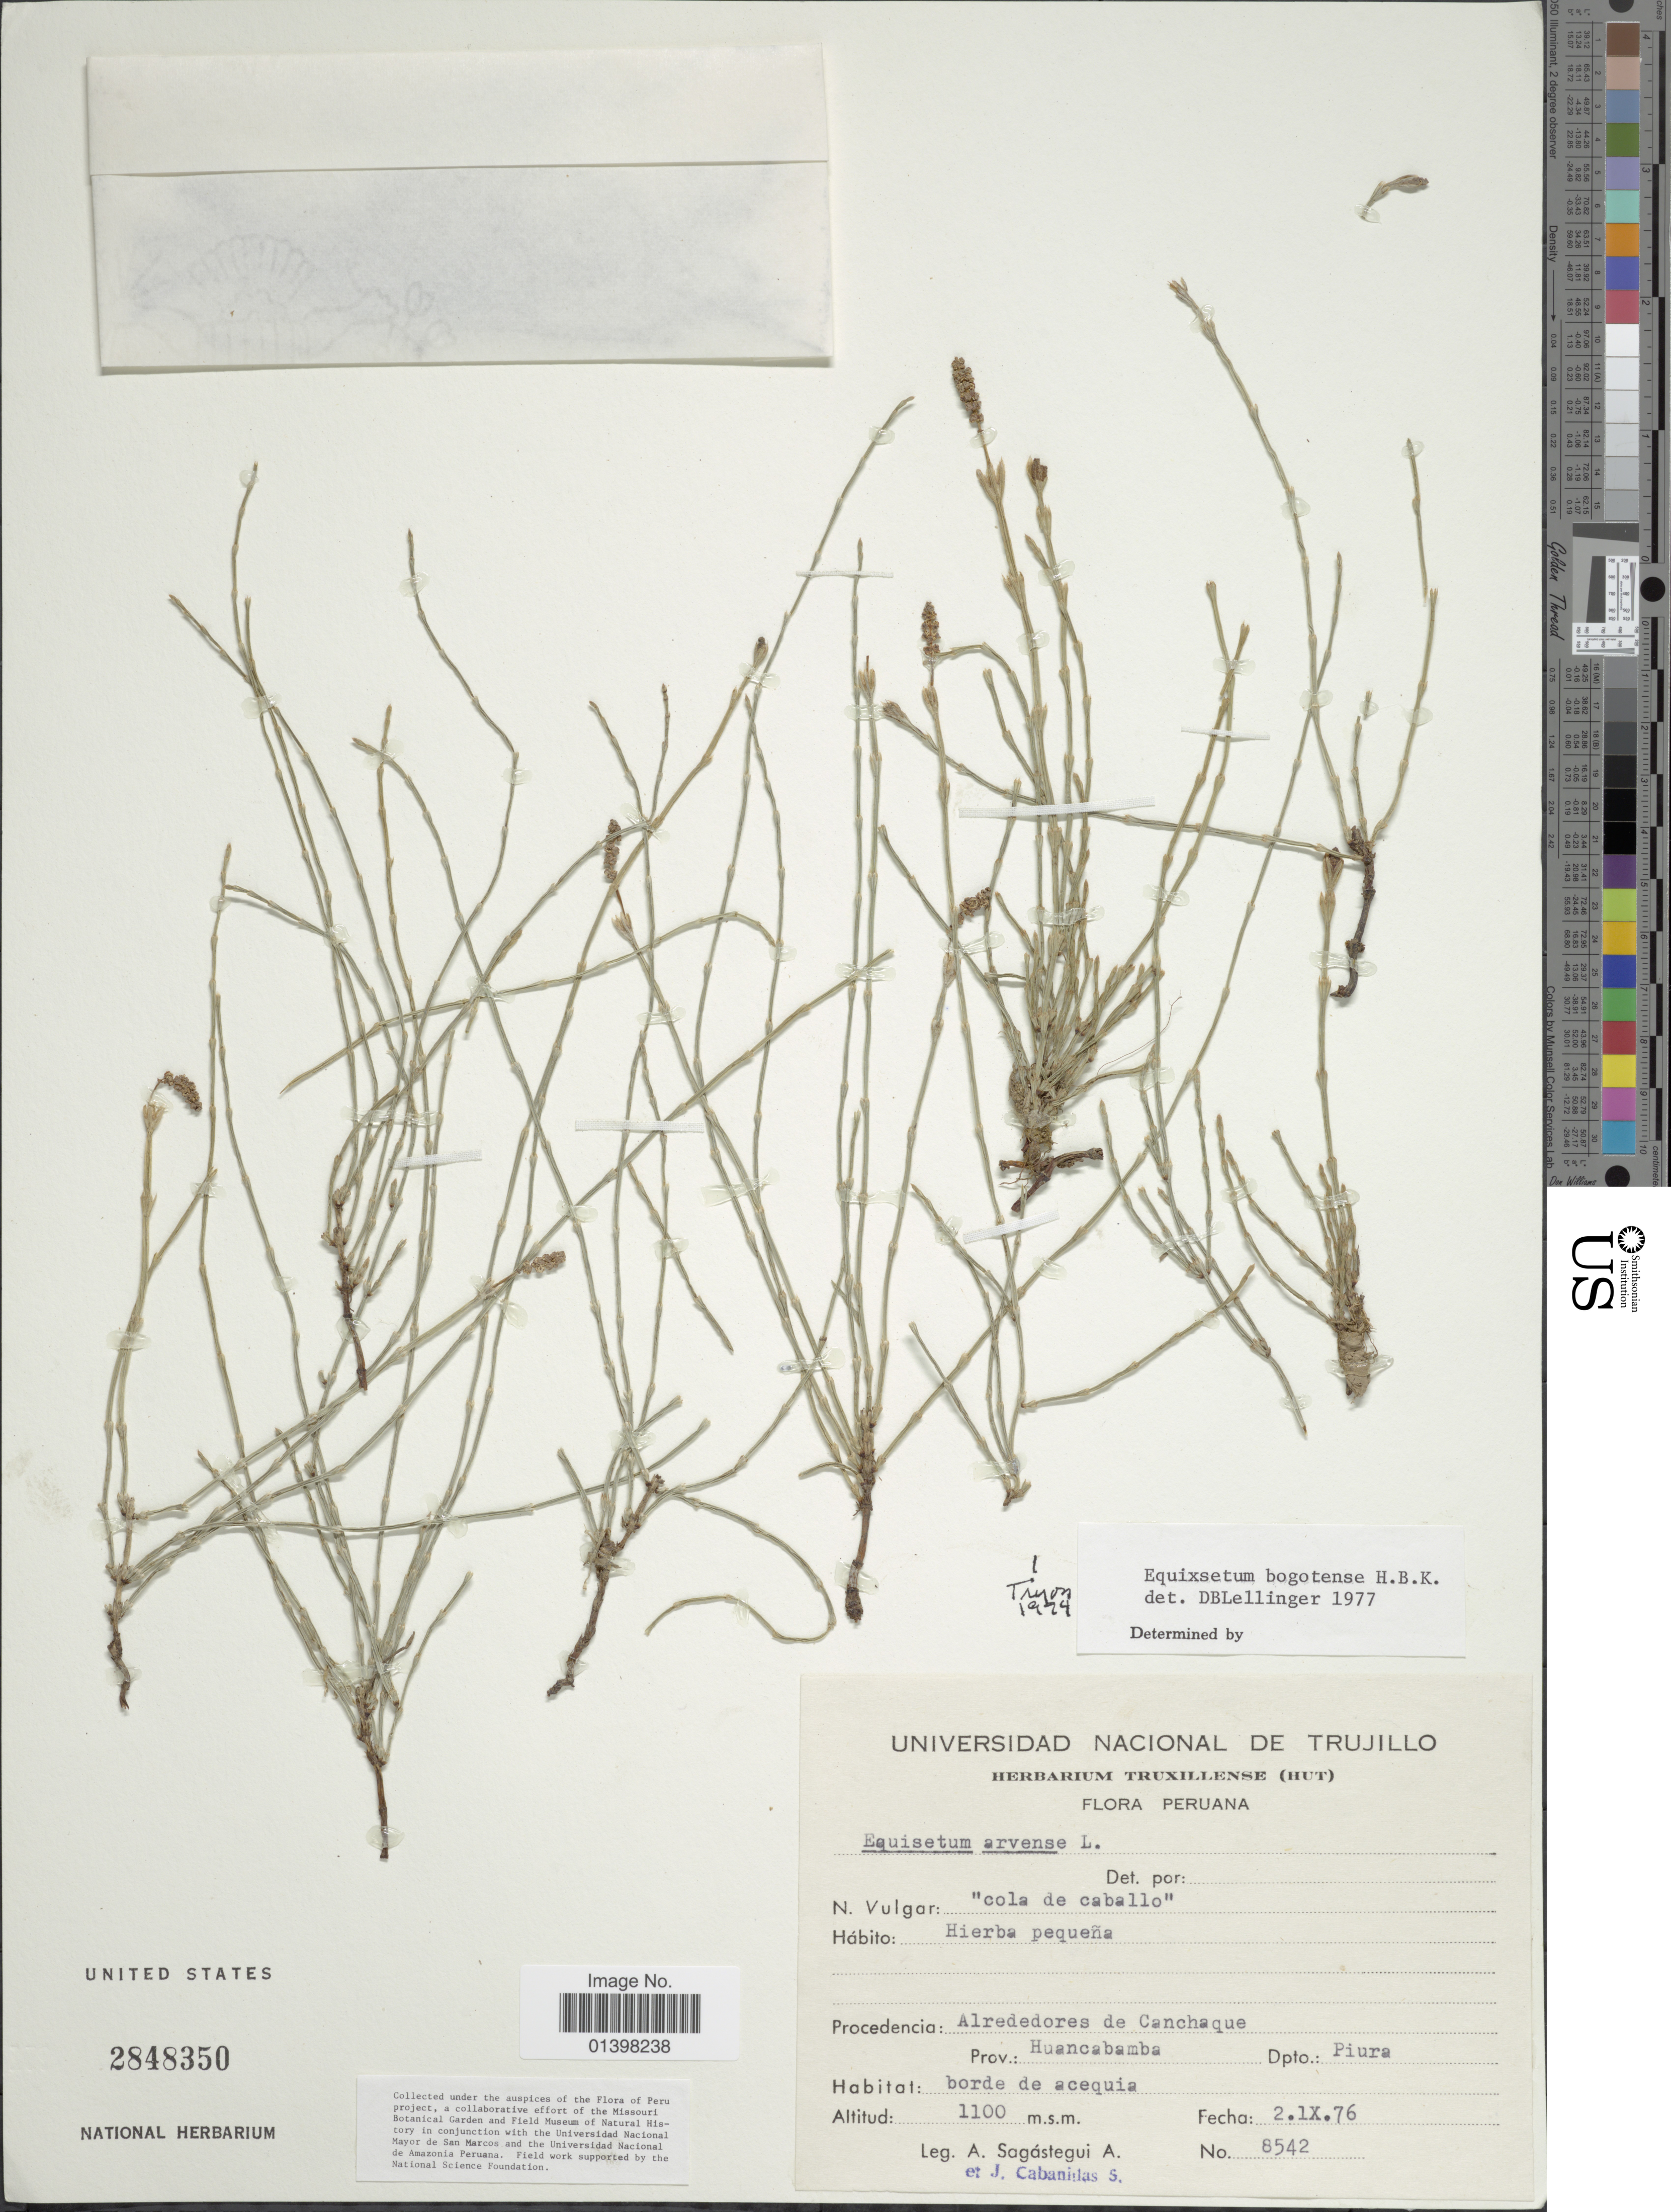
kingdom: Plantae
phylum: Tracheophyta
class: Polypodiopsida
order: Equisetales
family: Equisetaceae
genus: Equisetum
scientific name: Equisetum bogotense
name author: Kunth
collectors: A. Sagástegui A. & J. Cabanillas S.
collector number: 8542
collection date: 1976-09-02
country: Peru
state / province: Piura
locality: Procendencia: Alrededores de Canchaque, Prov. Huancabamba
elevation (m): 1100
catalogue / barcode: US 2848350